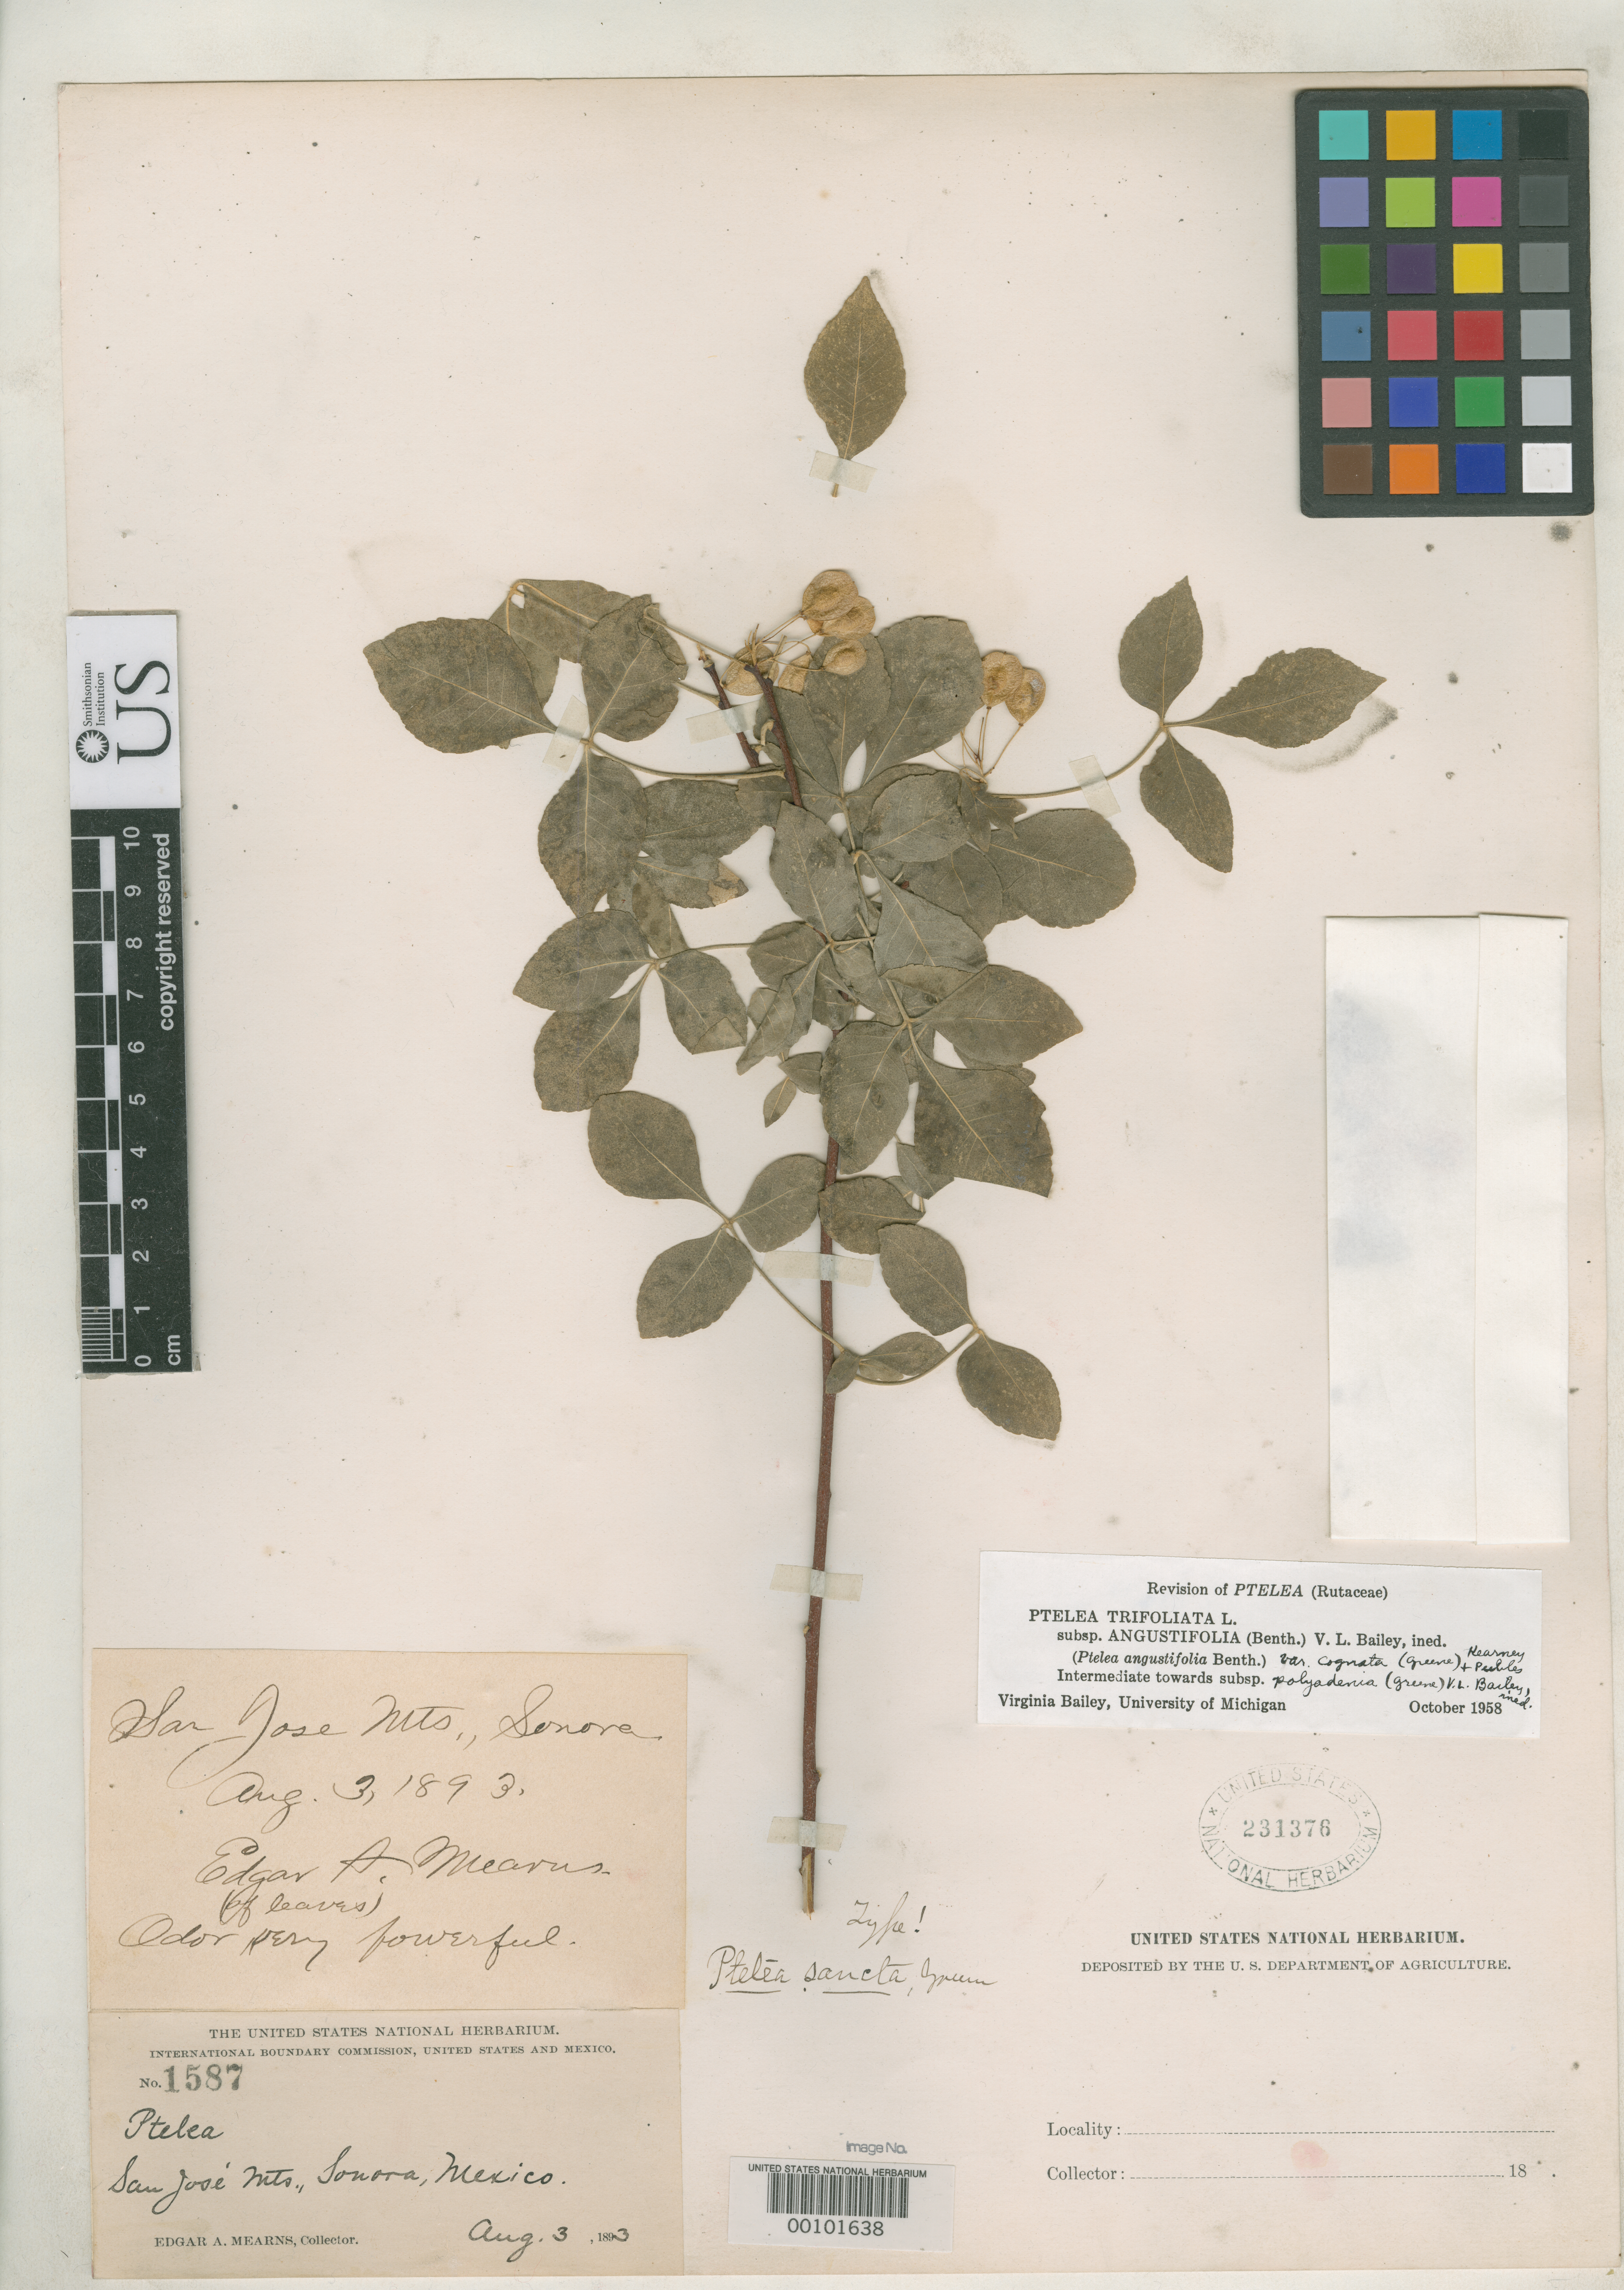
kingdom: Plantae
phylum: Tracheophyta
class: Magnoliopsida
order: Sapindales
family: Rutaceae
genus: Ptelea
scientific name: Ptelea sancta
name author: Greene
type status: Holotype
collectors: E. A. Mearns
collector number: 1587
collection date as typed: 03 Aug 1893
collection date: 1893-08-03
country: Mexico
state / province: Sonora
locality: San Jose Mts.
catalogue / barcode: US 231376